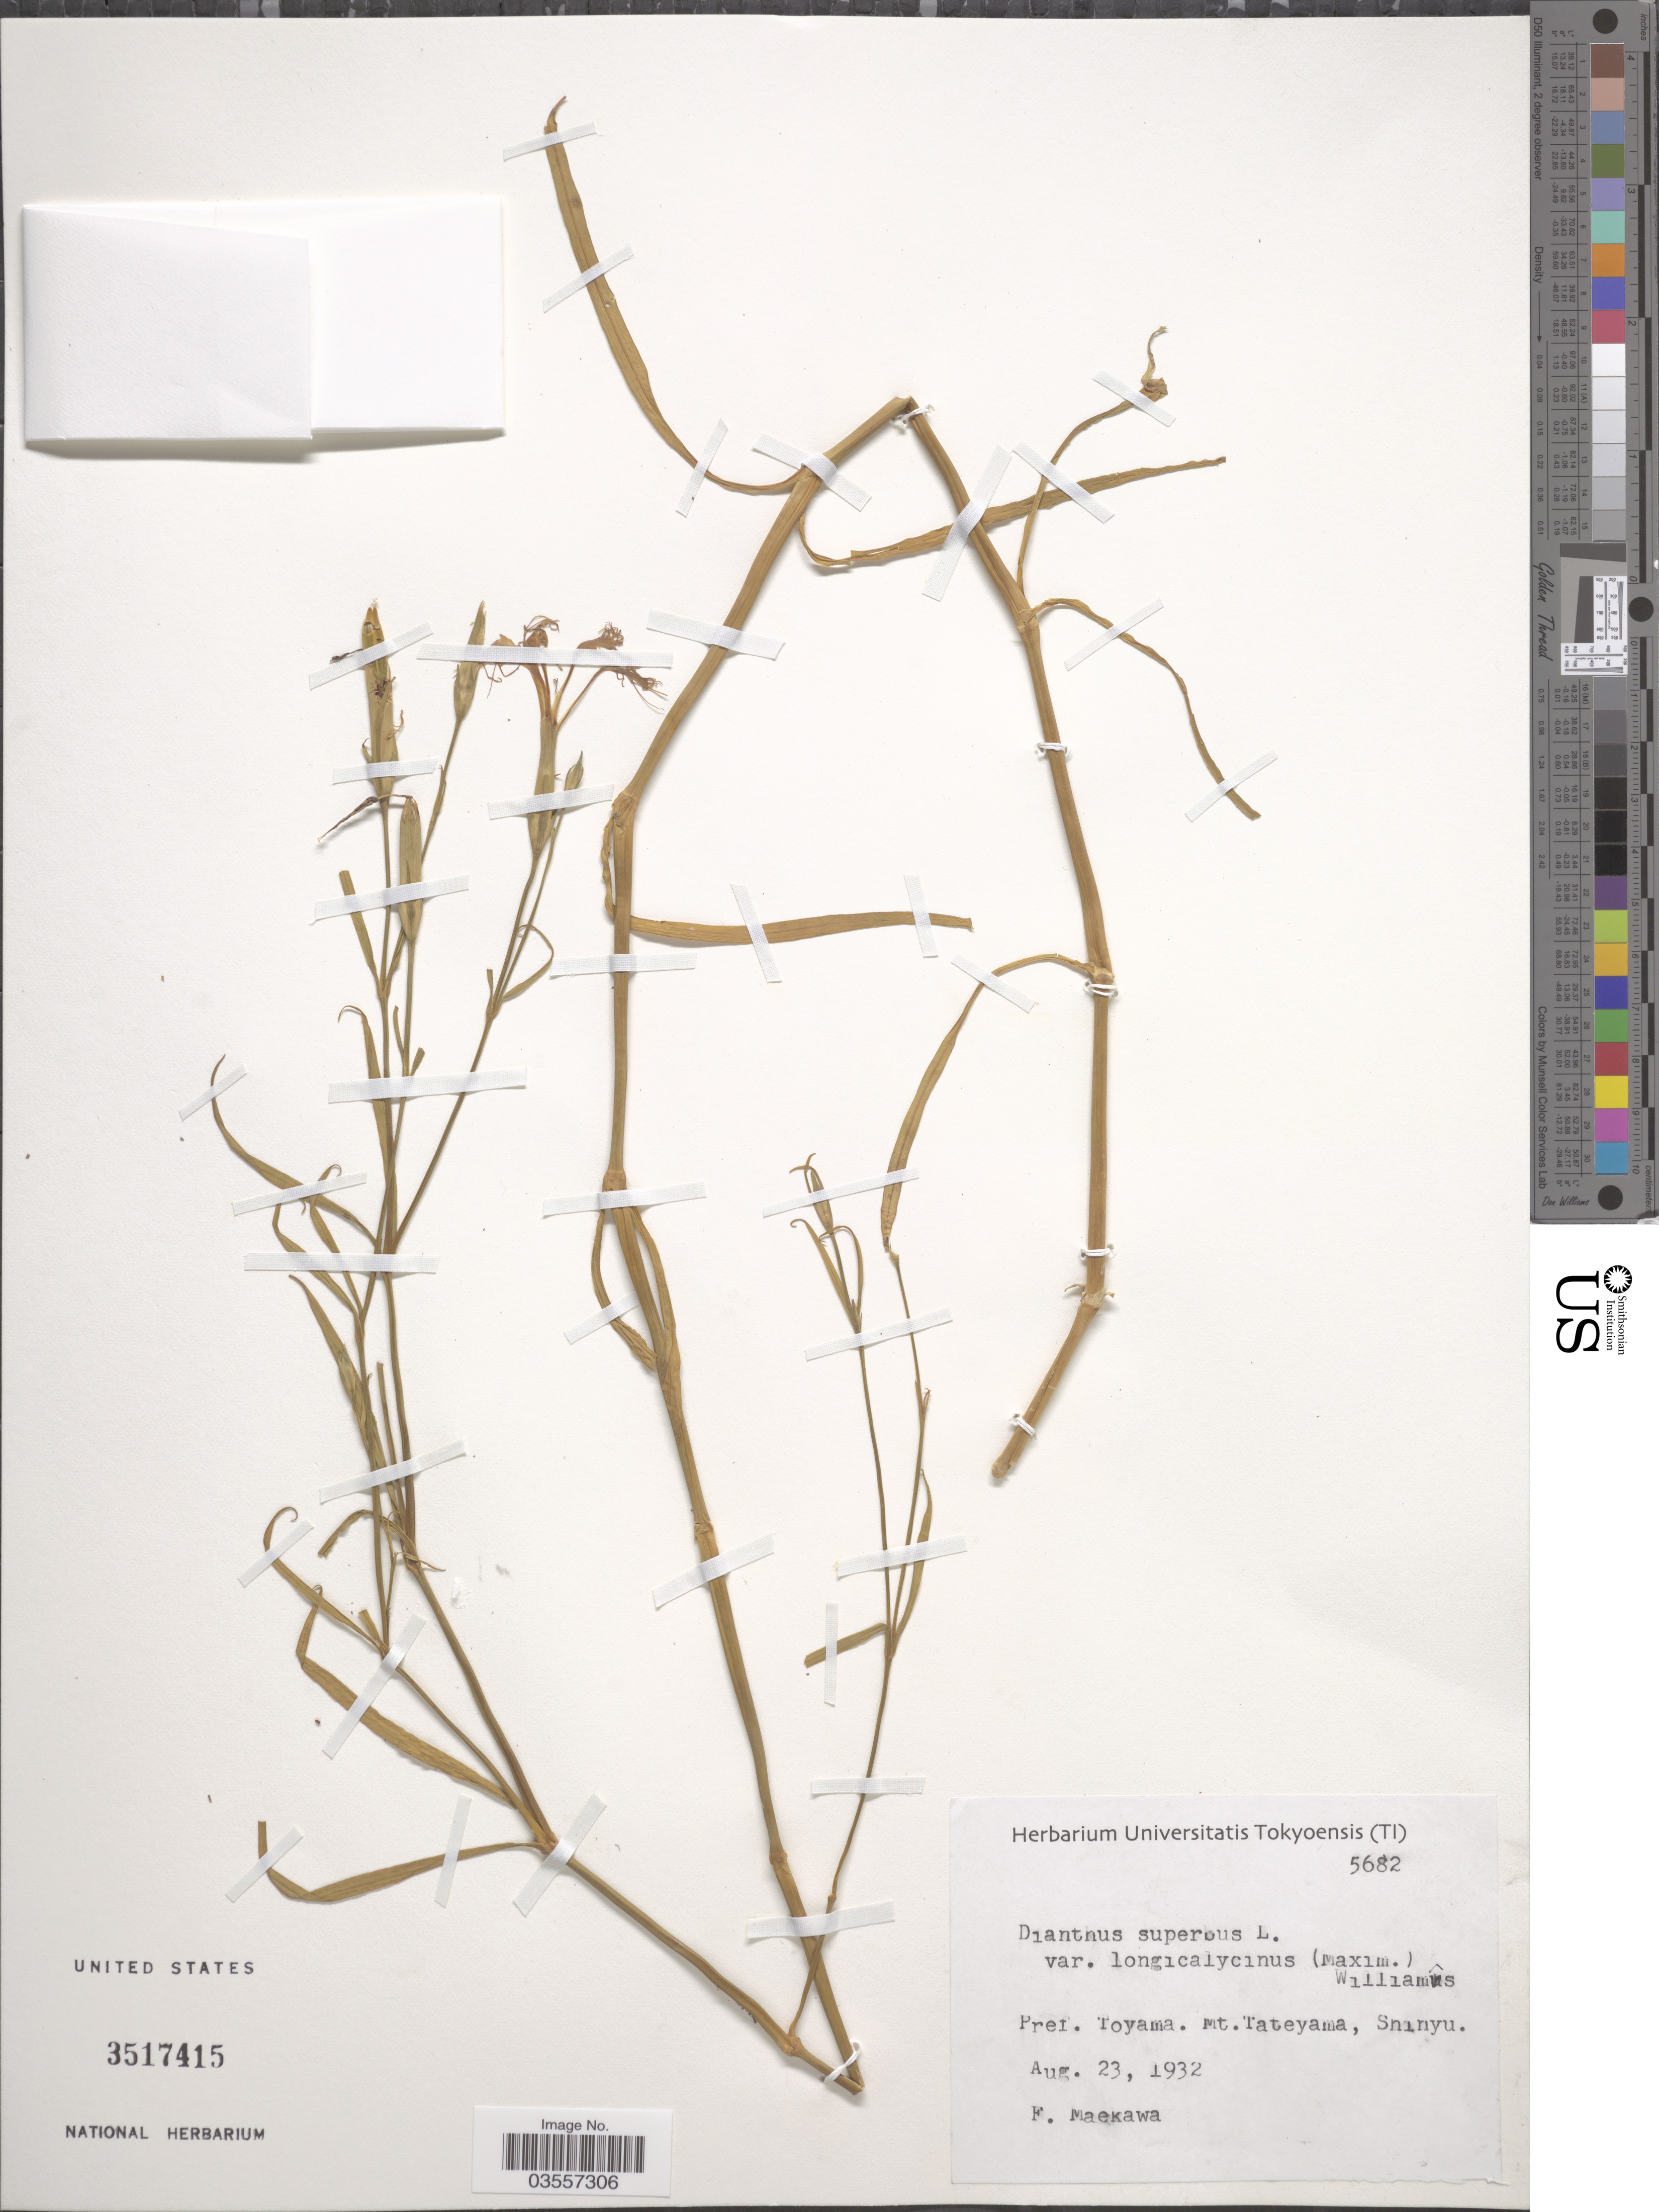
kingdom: Plantae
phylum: Tracheophyta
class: Magnoliopsida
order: Caryophyllales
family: Caryophyllaceae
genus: Dianthus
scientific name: Dianthus superbus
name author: L.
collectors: F. Maekawa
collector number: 5682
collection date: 1932-08-23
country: Japan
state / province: Toyama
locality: Pref. Toyama, Mt. Tateyama, Shinyu.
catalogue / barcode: US 3517415